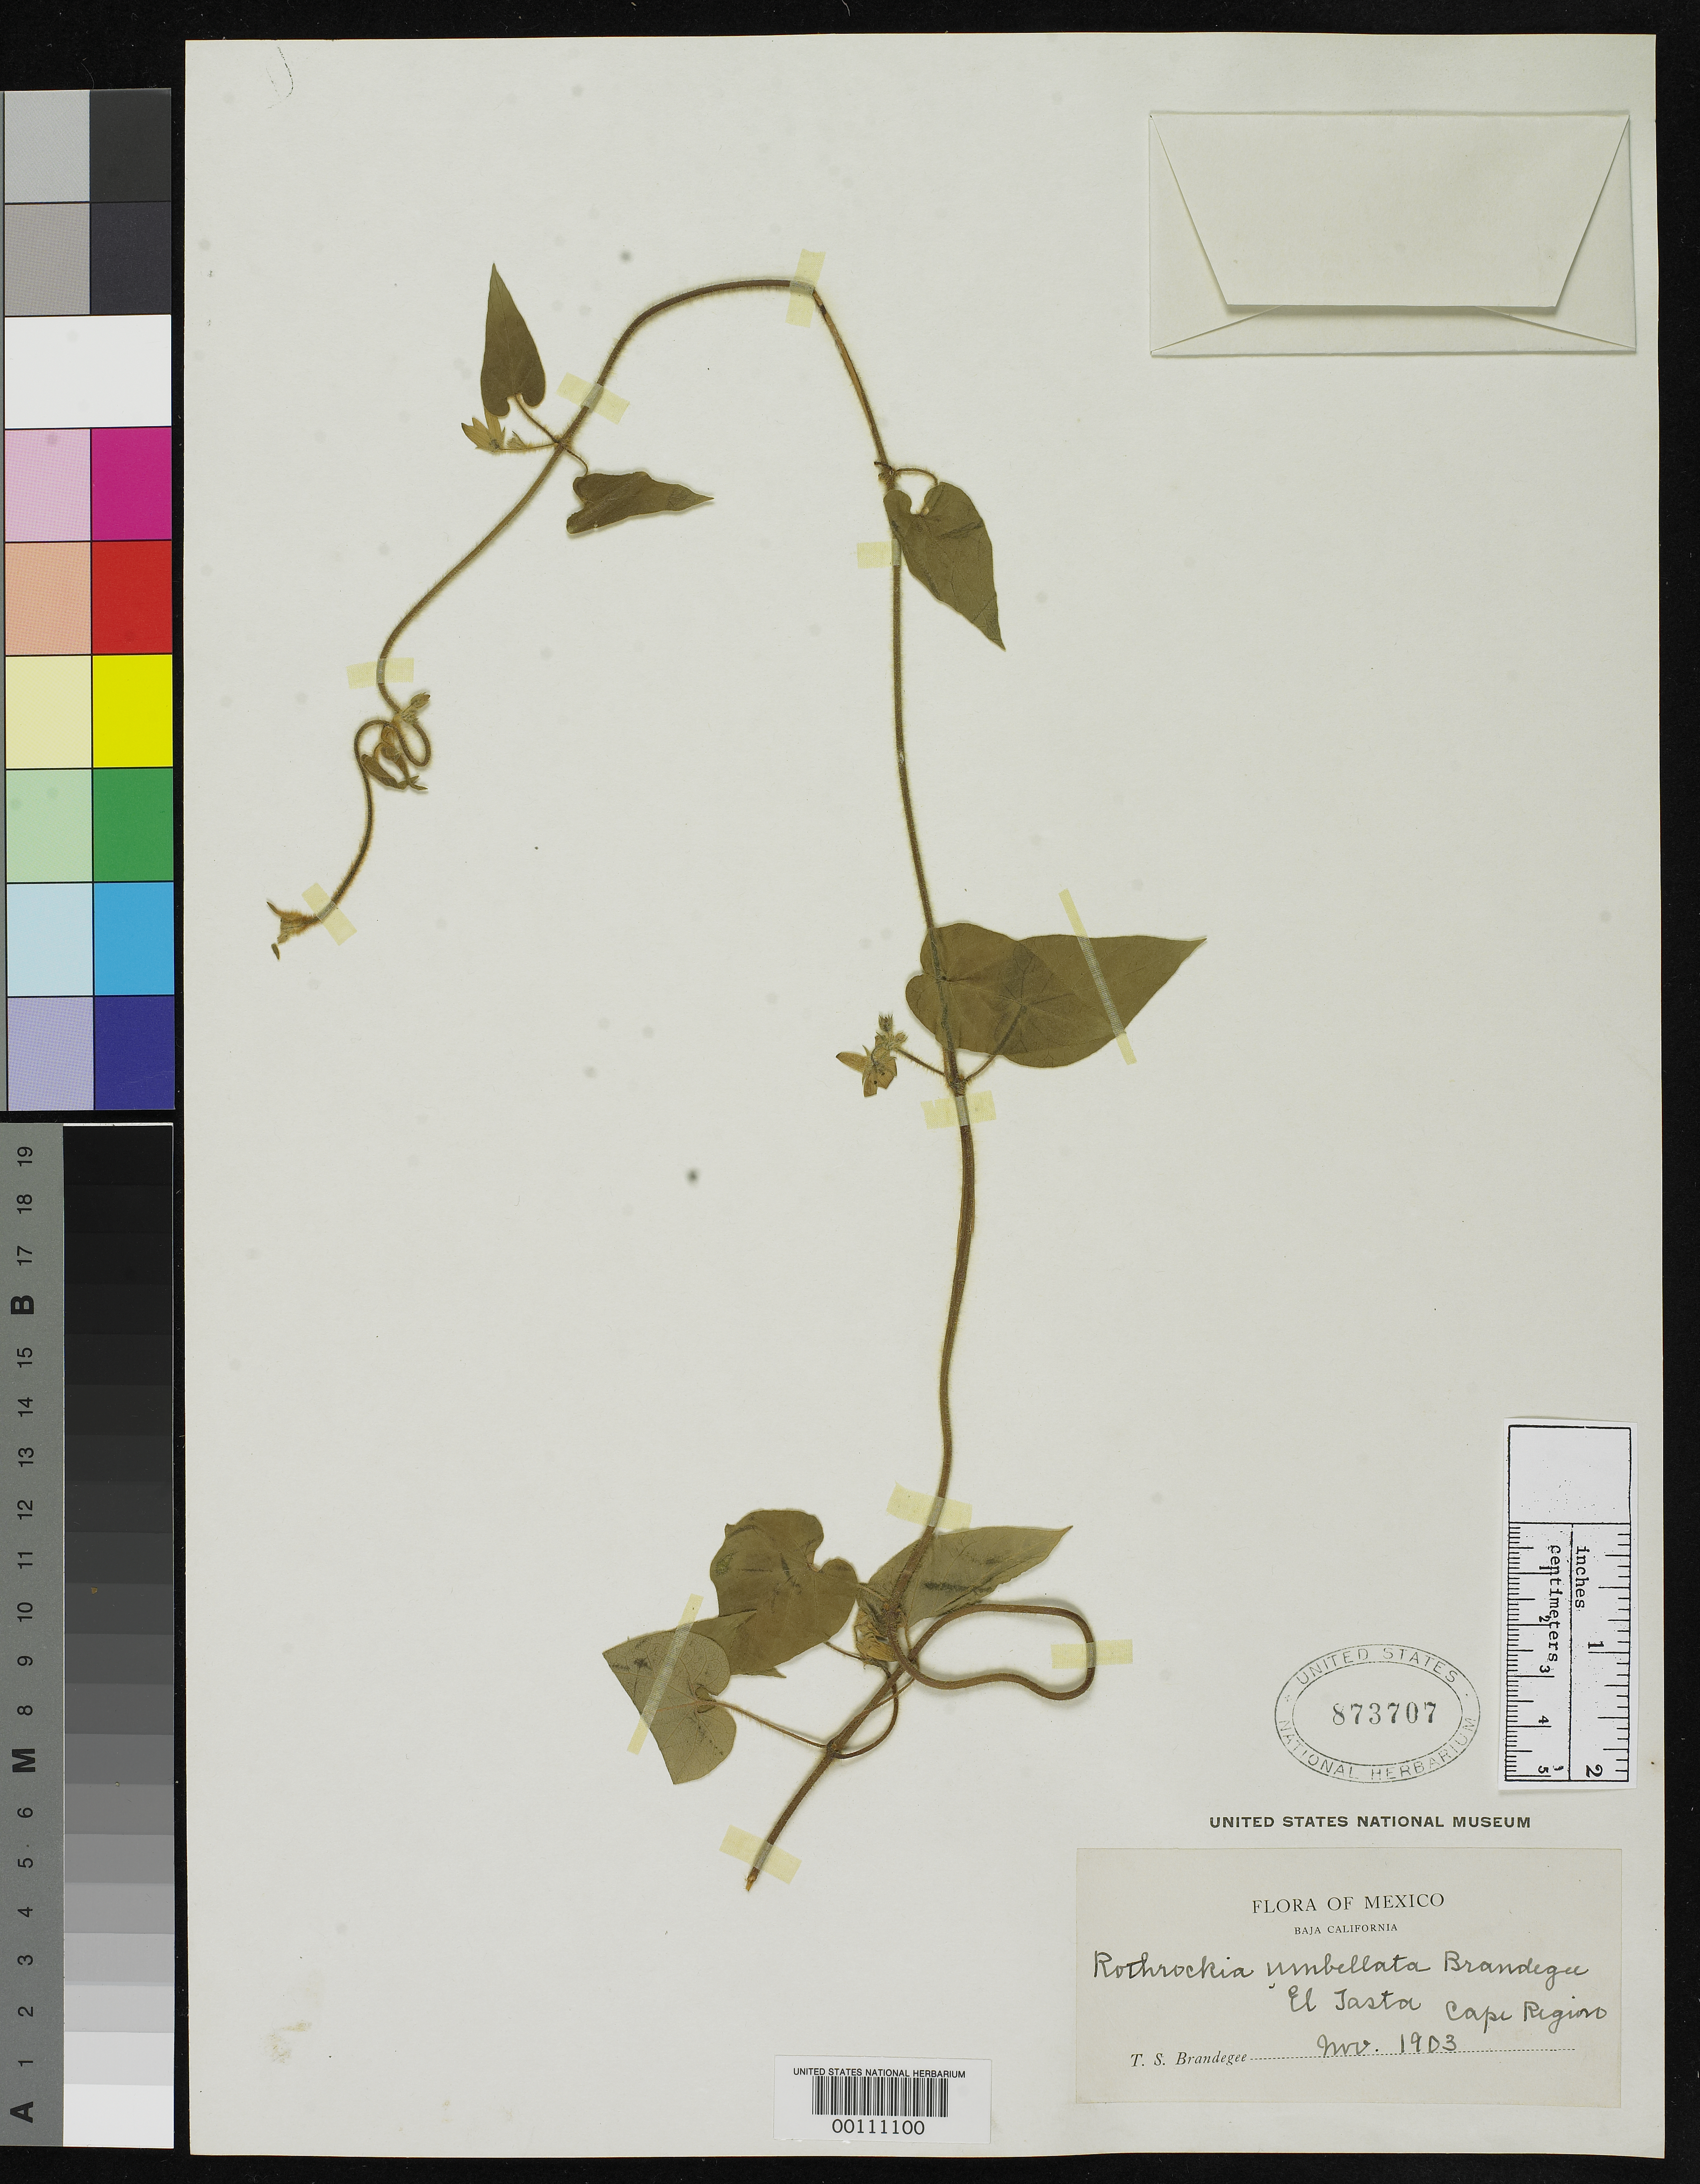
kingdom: Plantae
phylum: Tracheophyta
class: Magnoliopsida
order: Gentianales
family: Apocynaceae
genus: Rothrockia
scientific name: Rothrockia umbellata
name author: Brandegee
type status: Type Collection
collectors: T. S. Brandegee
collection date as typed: Nov 1903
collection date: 1903-11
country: Mexico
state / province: Baja California Sur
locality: El Jasta, Cape Region.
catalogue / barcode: US 873707